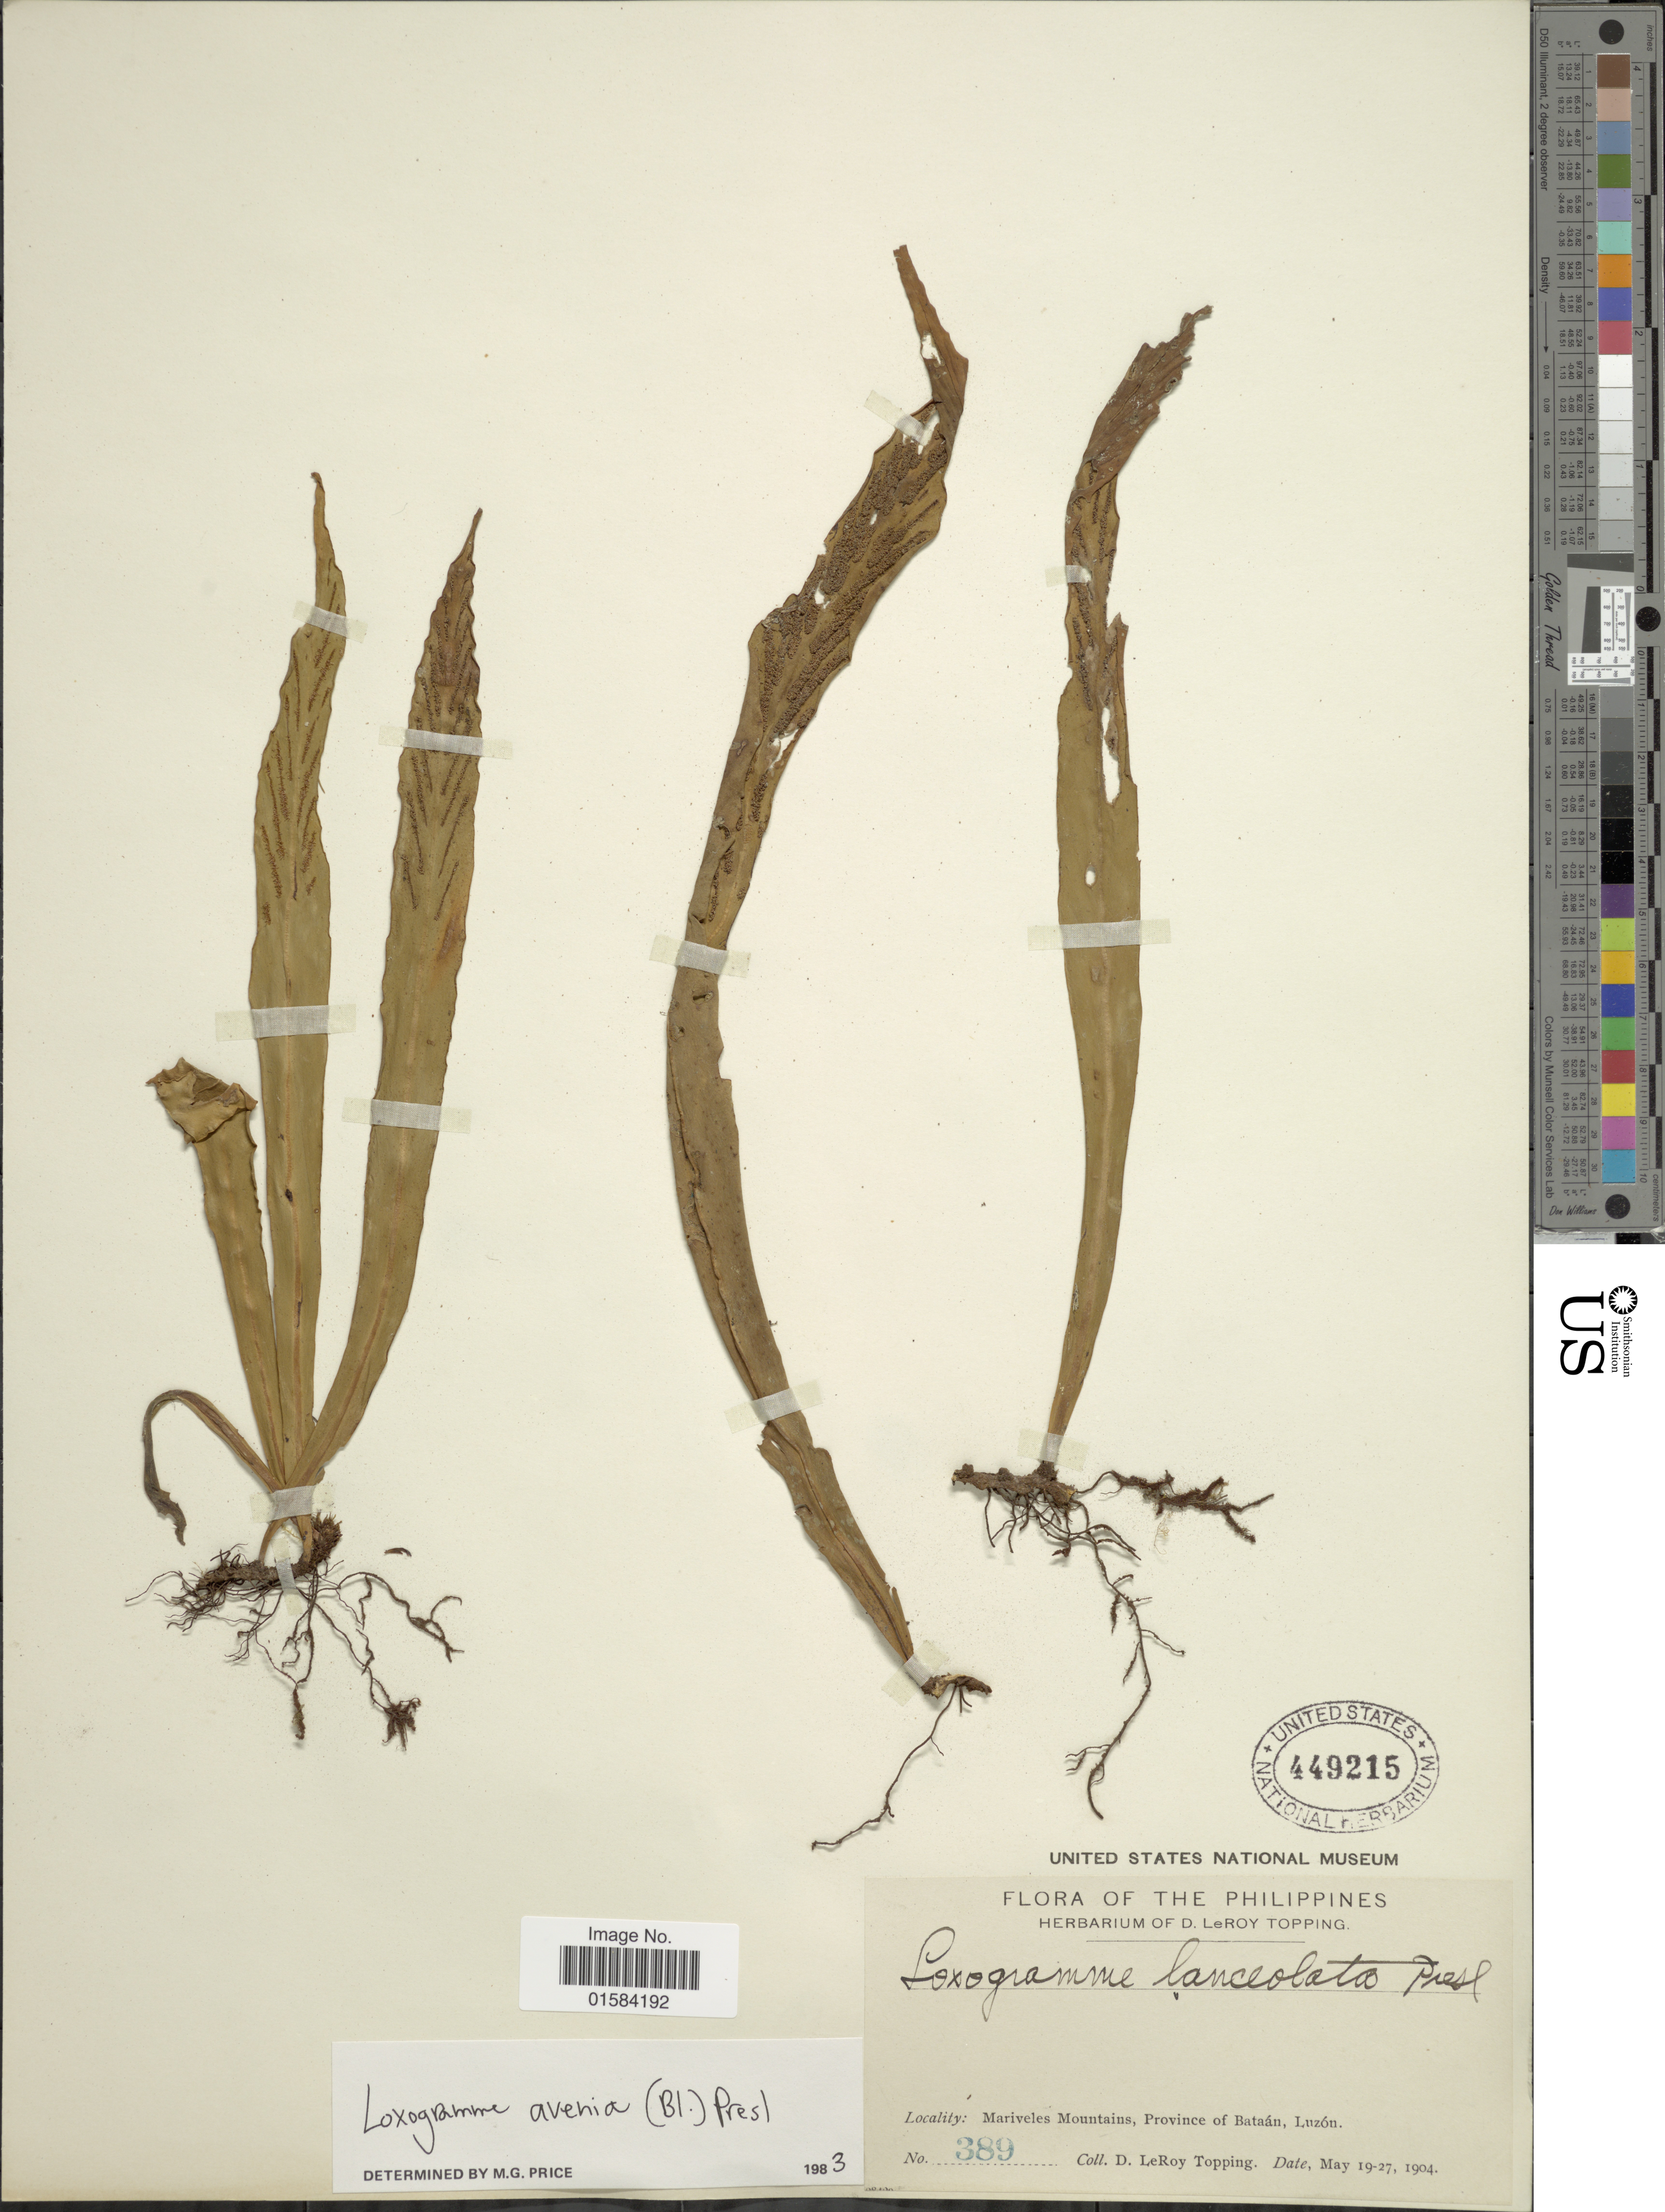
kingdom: Plantae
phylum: Tracheophyta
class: Polypodiopsida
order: Polypodiales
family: Polypodiaceae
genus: Loxogramme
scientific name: Loxogramme avenia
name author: (Blume) C. Presl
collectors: D. L. Topping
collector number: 389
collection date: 1904-05-19/1904-05-27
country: Philippines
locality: Mariveles Mountains, provnce of Bataán, Luzon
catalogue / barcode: US 449215